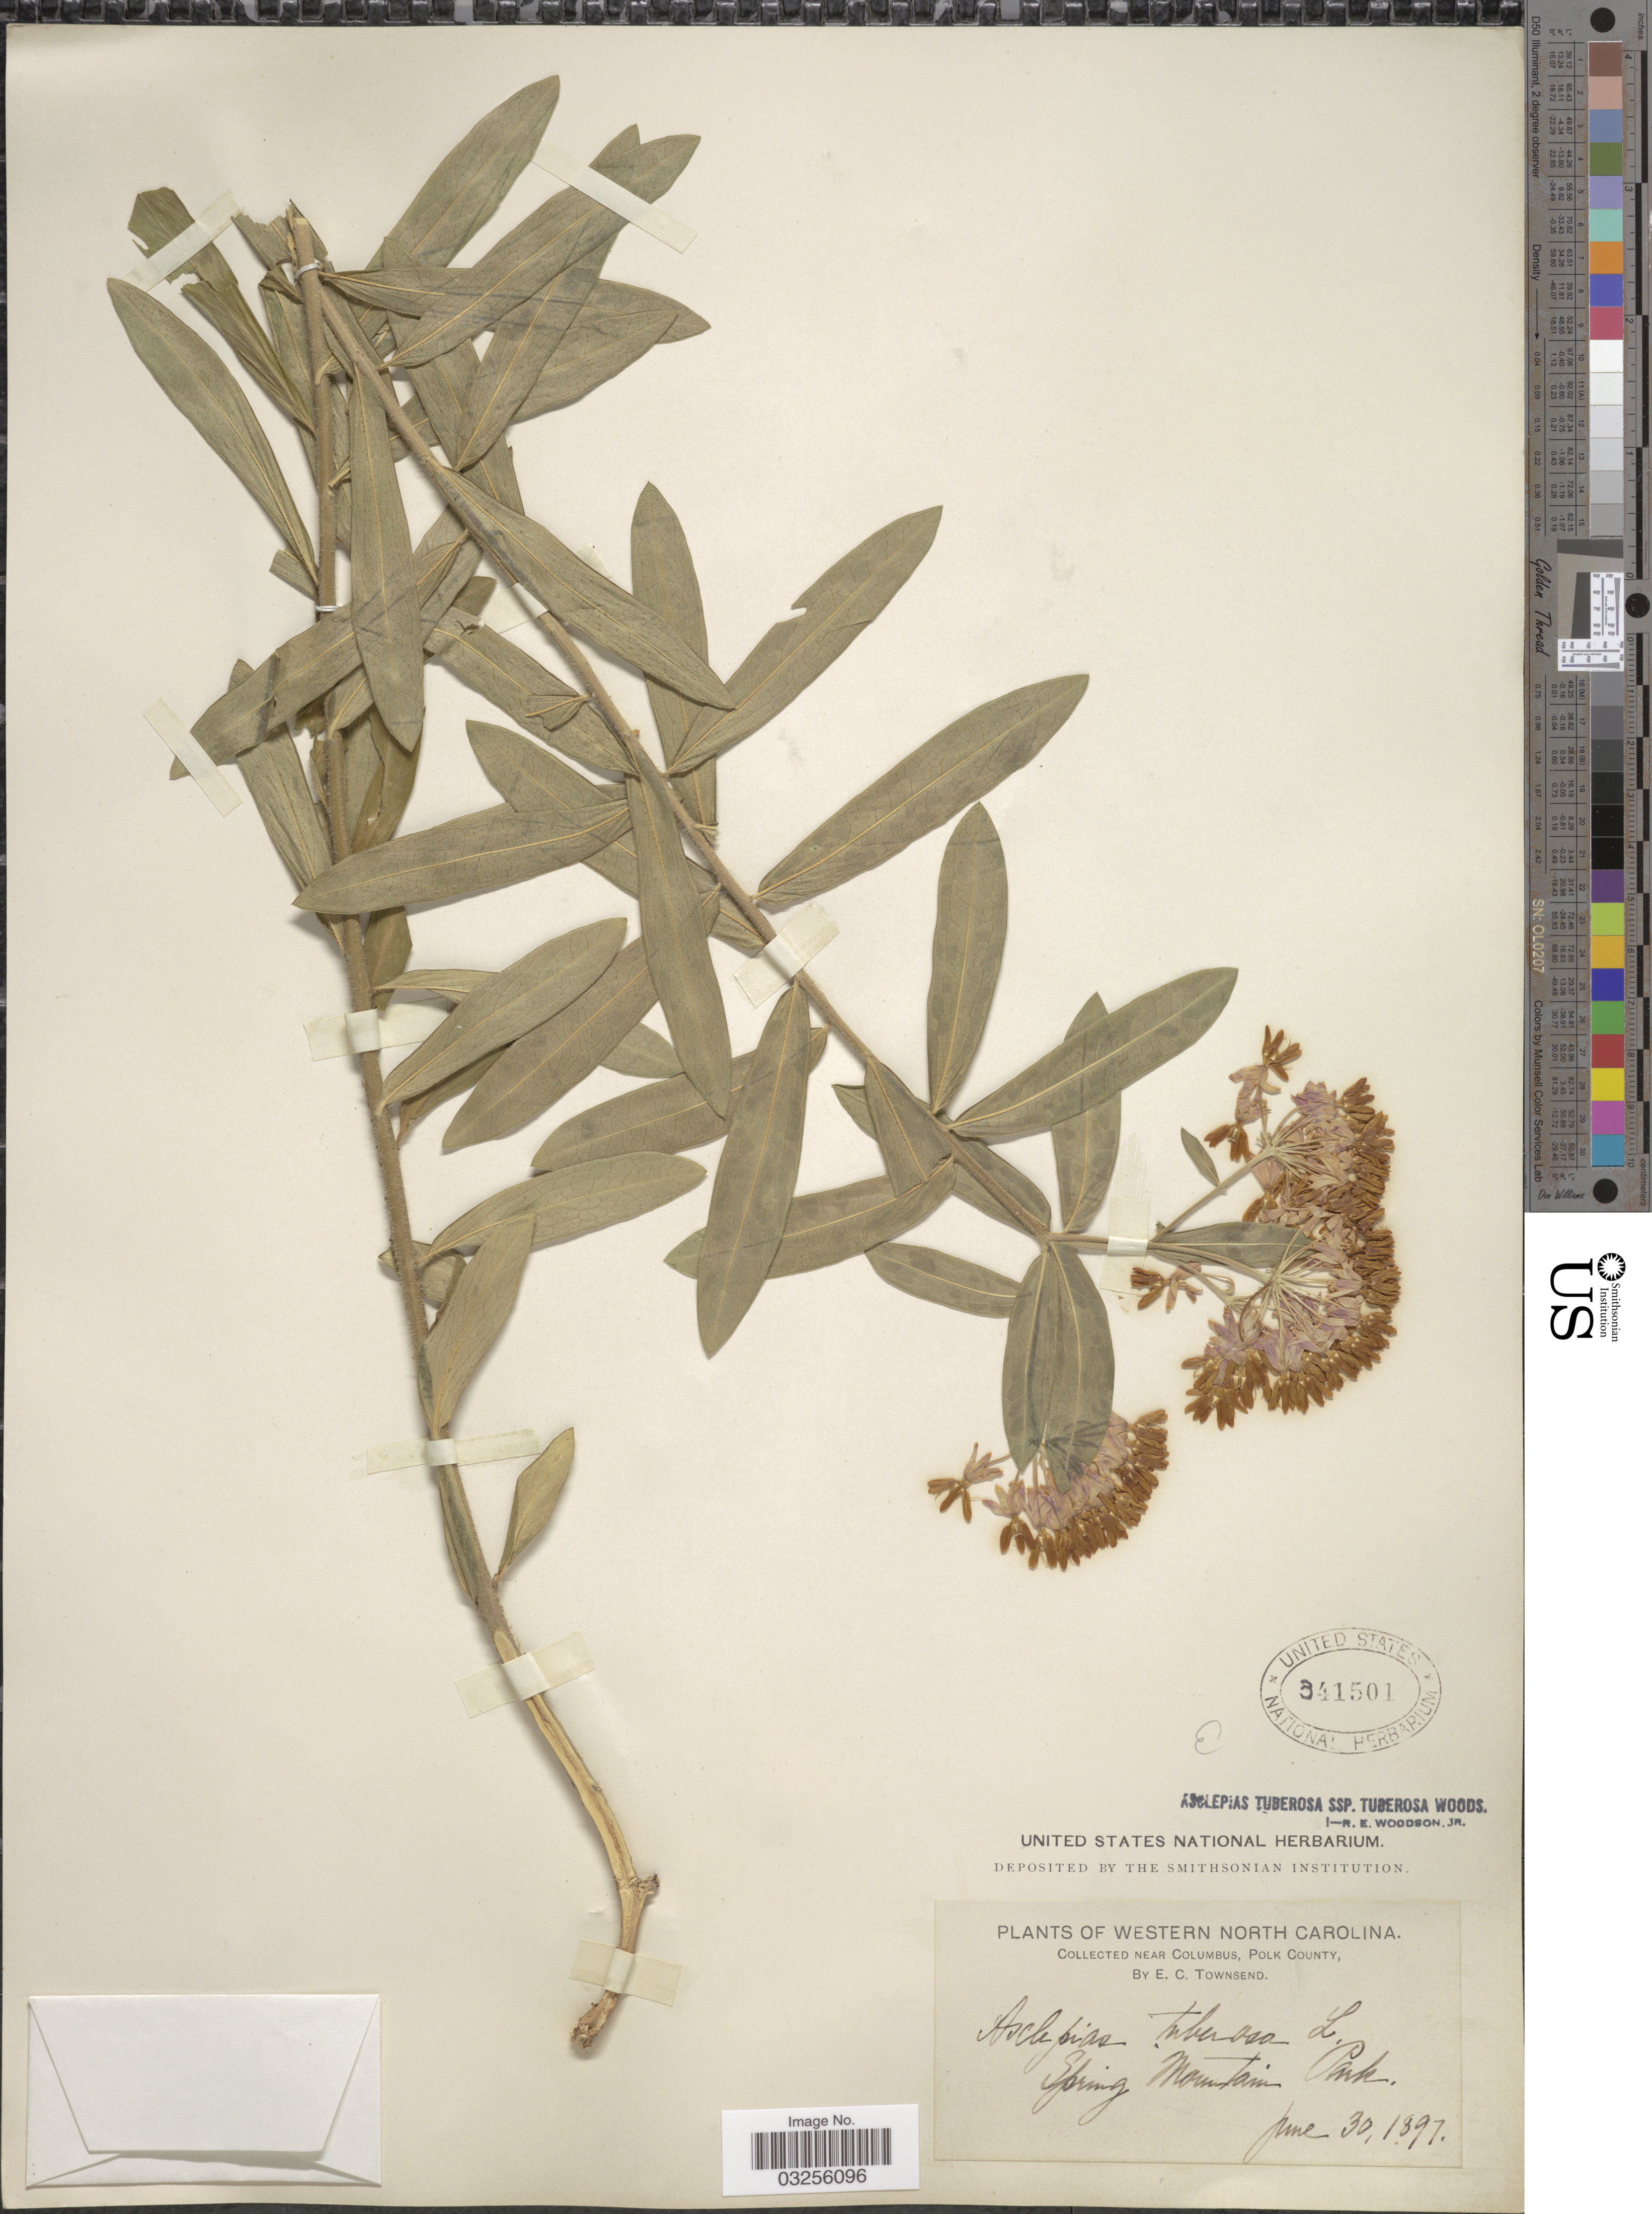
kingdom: Plantae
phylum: Tracheophyta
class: Magnoliopsida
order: Gentianales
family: Apocynaceae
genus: Asclepias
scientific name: Asclepias tuberosa subsp. tuberosa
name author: L.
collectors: E. C. Townsend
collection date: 1897-06-30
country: United States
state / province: North Carolina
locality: Western North Carolina. Near Columbus, Polk County. Spring Mountain Park.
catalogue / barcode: US 341501